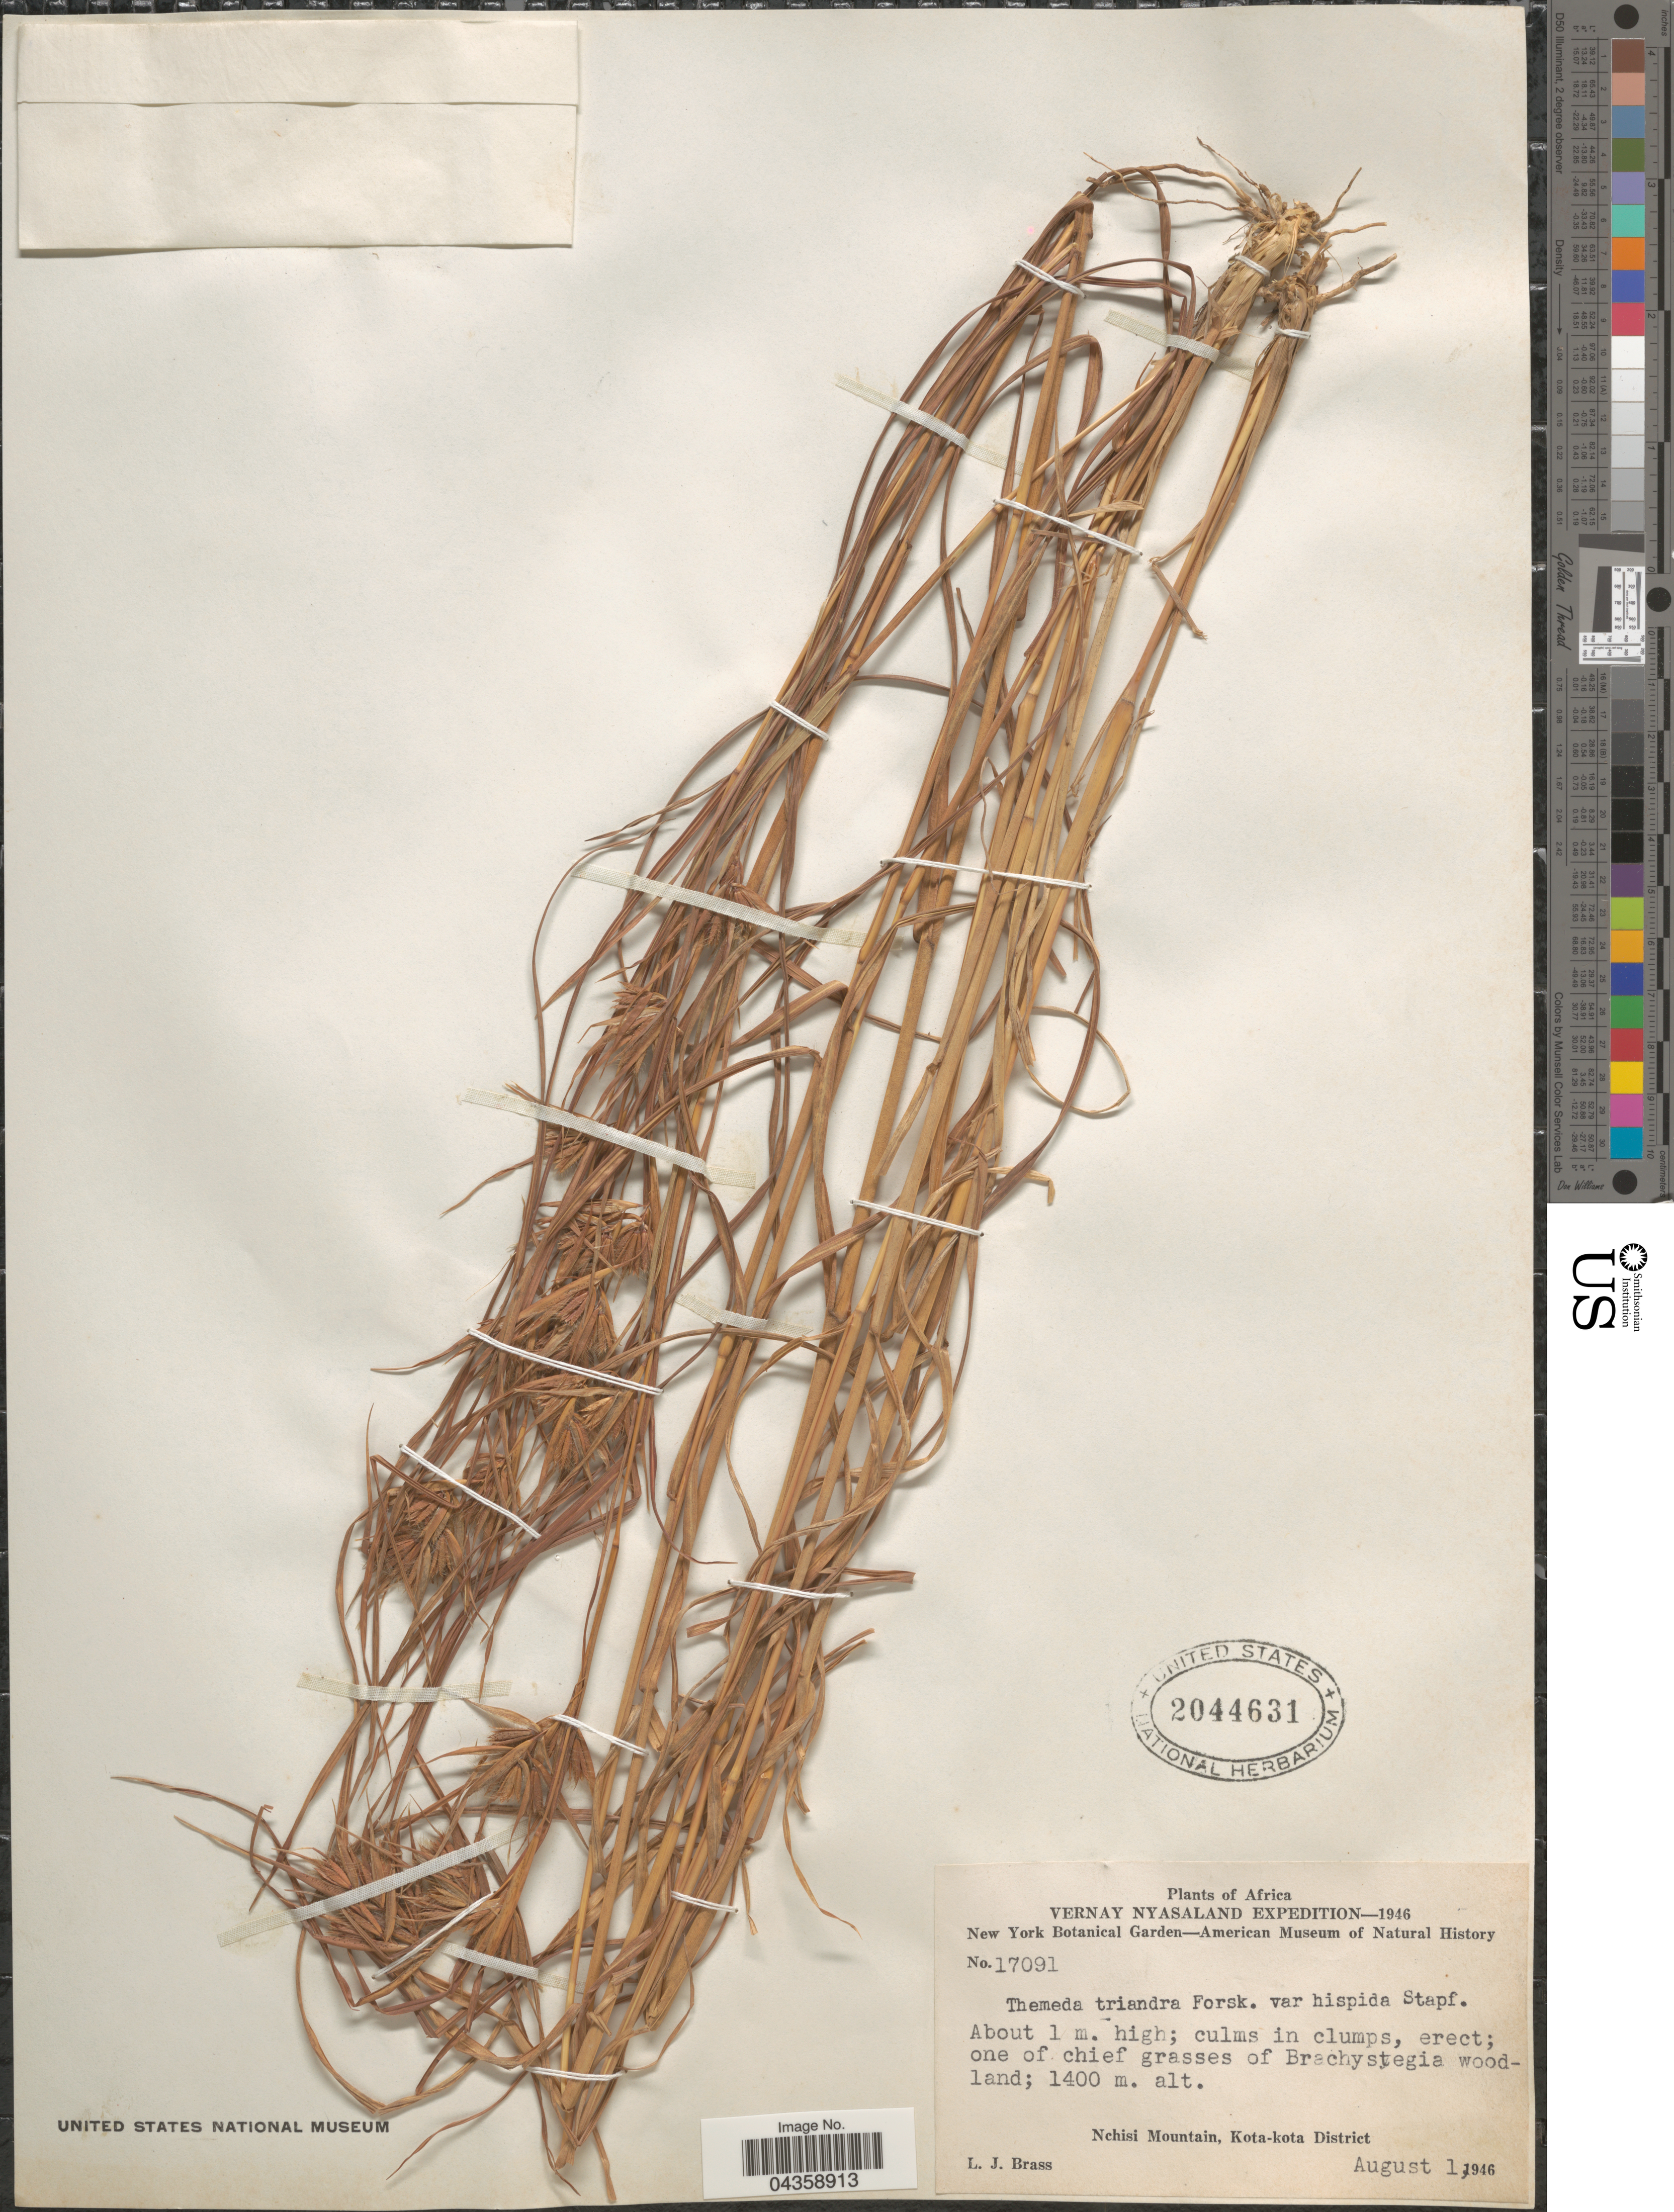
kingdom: Plantae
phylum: Tracheophyta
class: Liliopsida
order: Poales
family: Poaceae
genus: Themeda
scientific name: Themeda triandra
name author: Forssk.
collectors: L. J. Brass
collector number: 17091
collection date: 1946-08-01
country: Malawi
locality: Vernay Nyasaland Expedition-1946. Nchisi Mountain, Kota-kota District.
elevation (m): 1400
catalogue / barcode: US 2044631